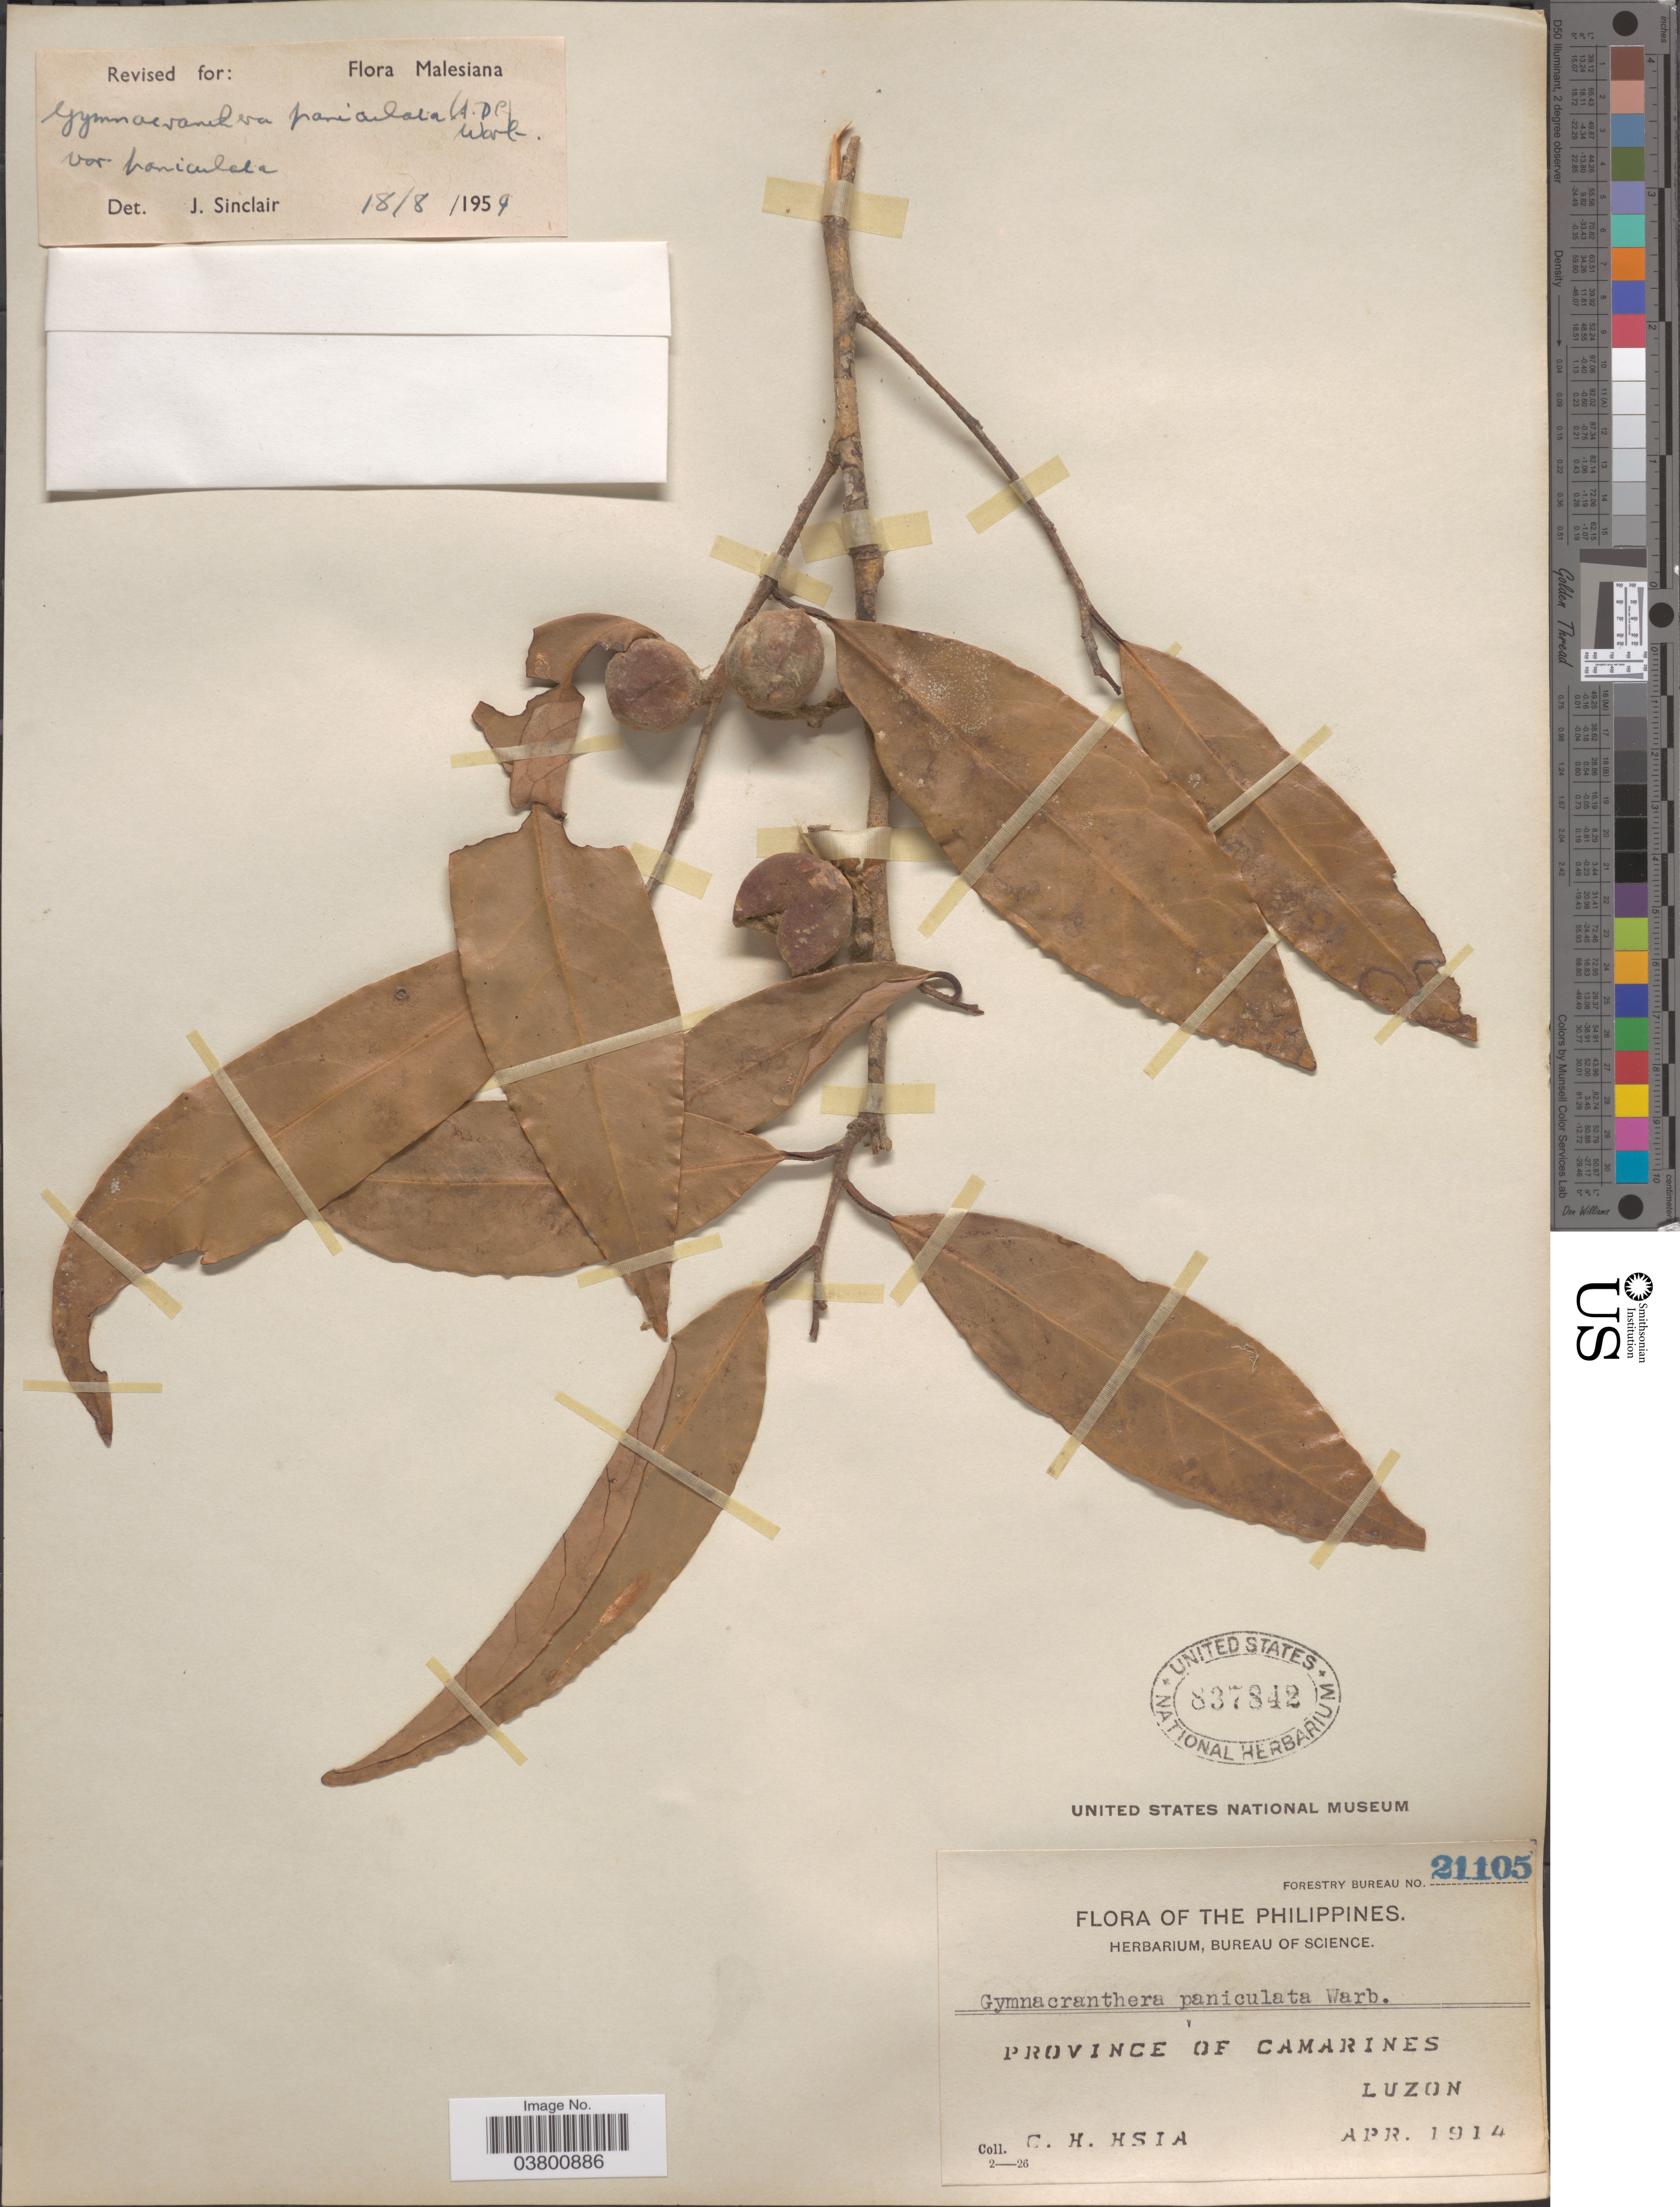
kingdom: Plantae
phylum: Tracheophyta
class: Magnoliopsida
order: Magnoliales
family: Myristicaceae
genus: Gymnacranthera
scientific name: Gymnacranthera paniculata var. paniculata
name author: (A. DC.) Warb.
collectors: C. Hsia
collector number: Forestry Bureau 21105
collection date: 1914-04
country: Philippines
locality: Province of Camarines, Luzon.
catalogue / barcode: US 837842